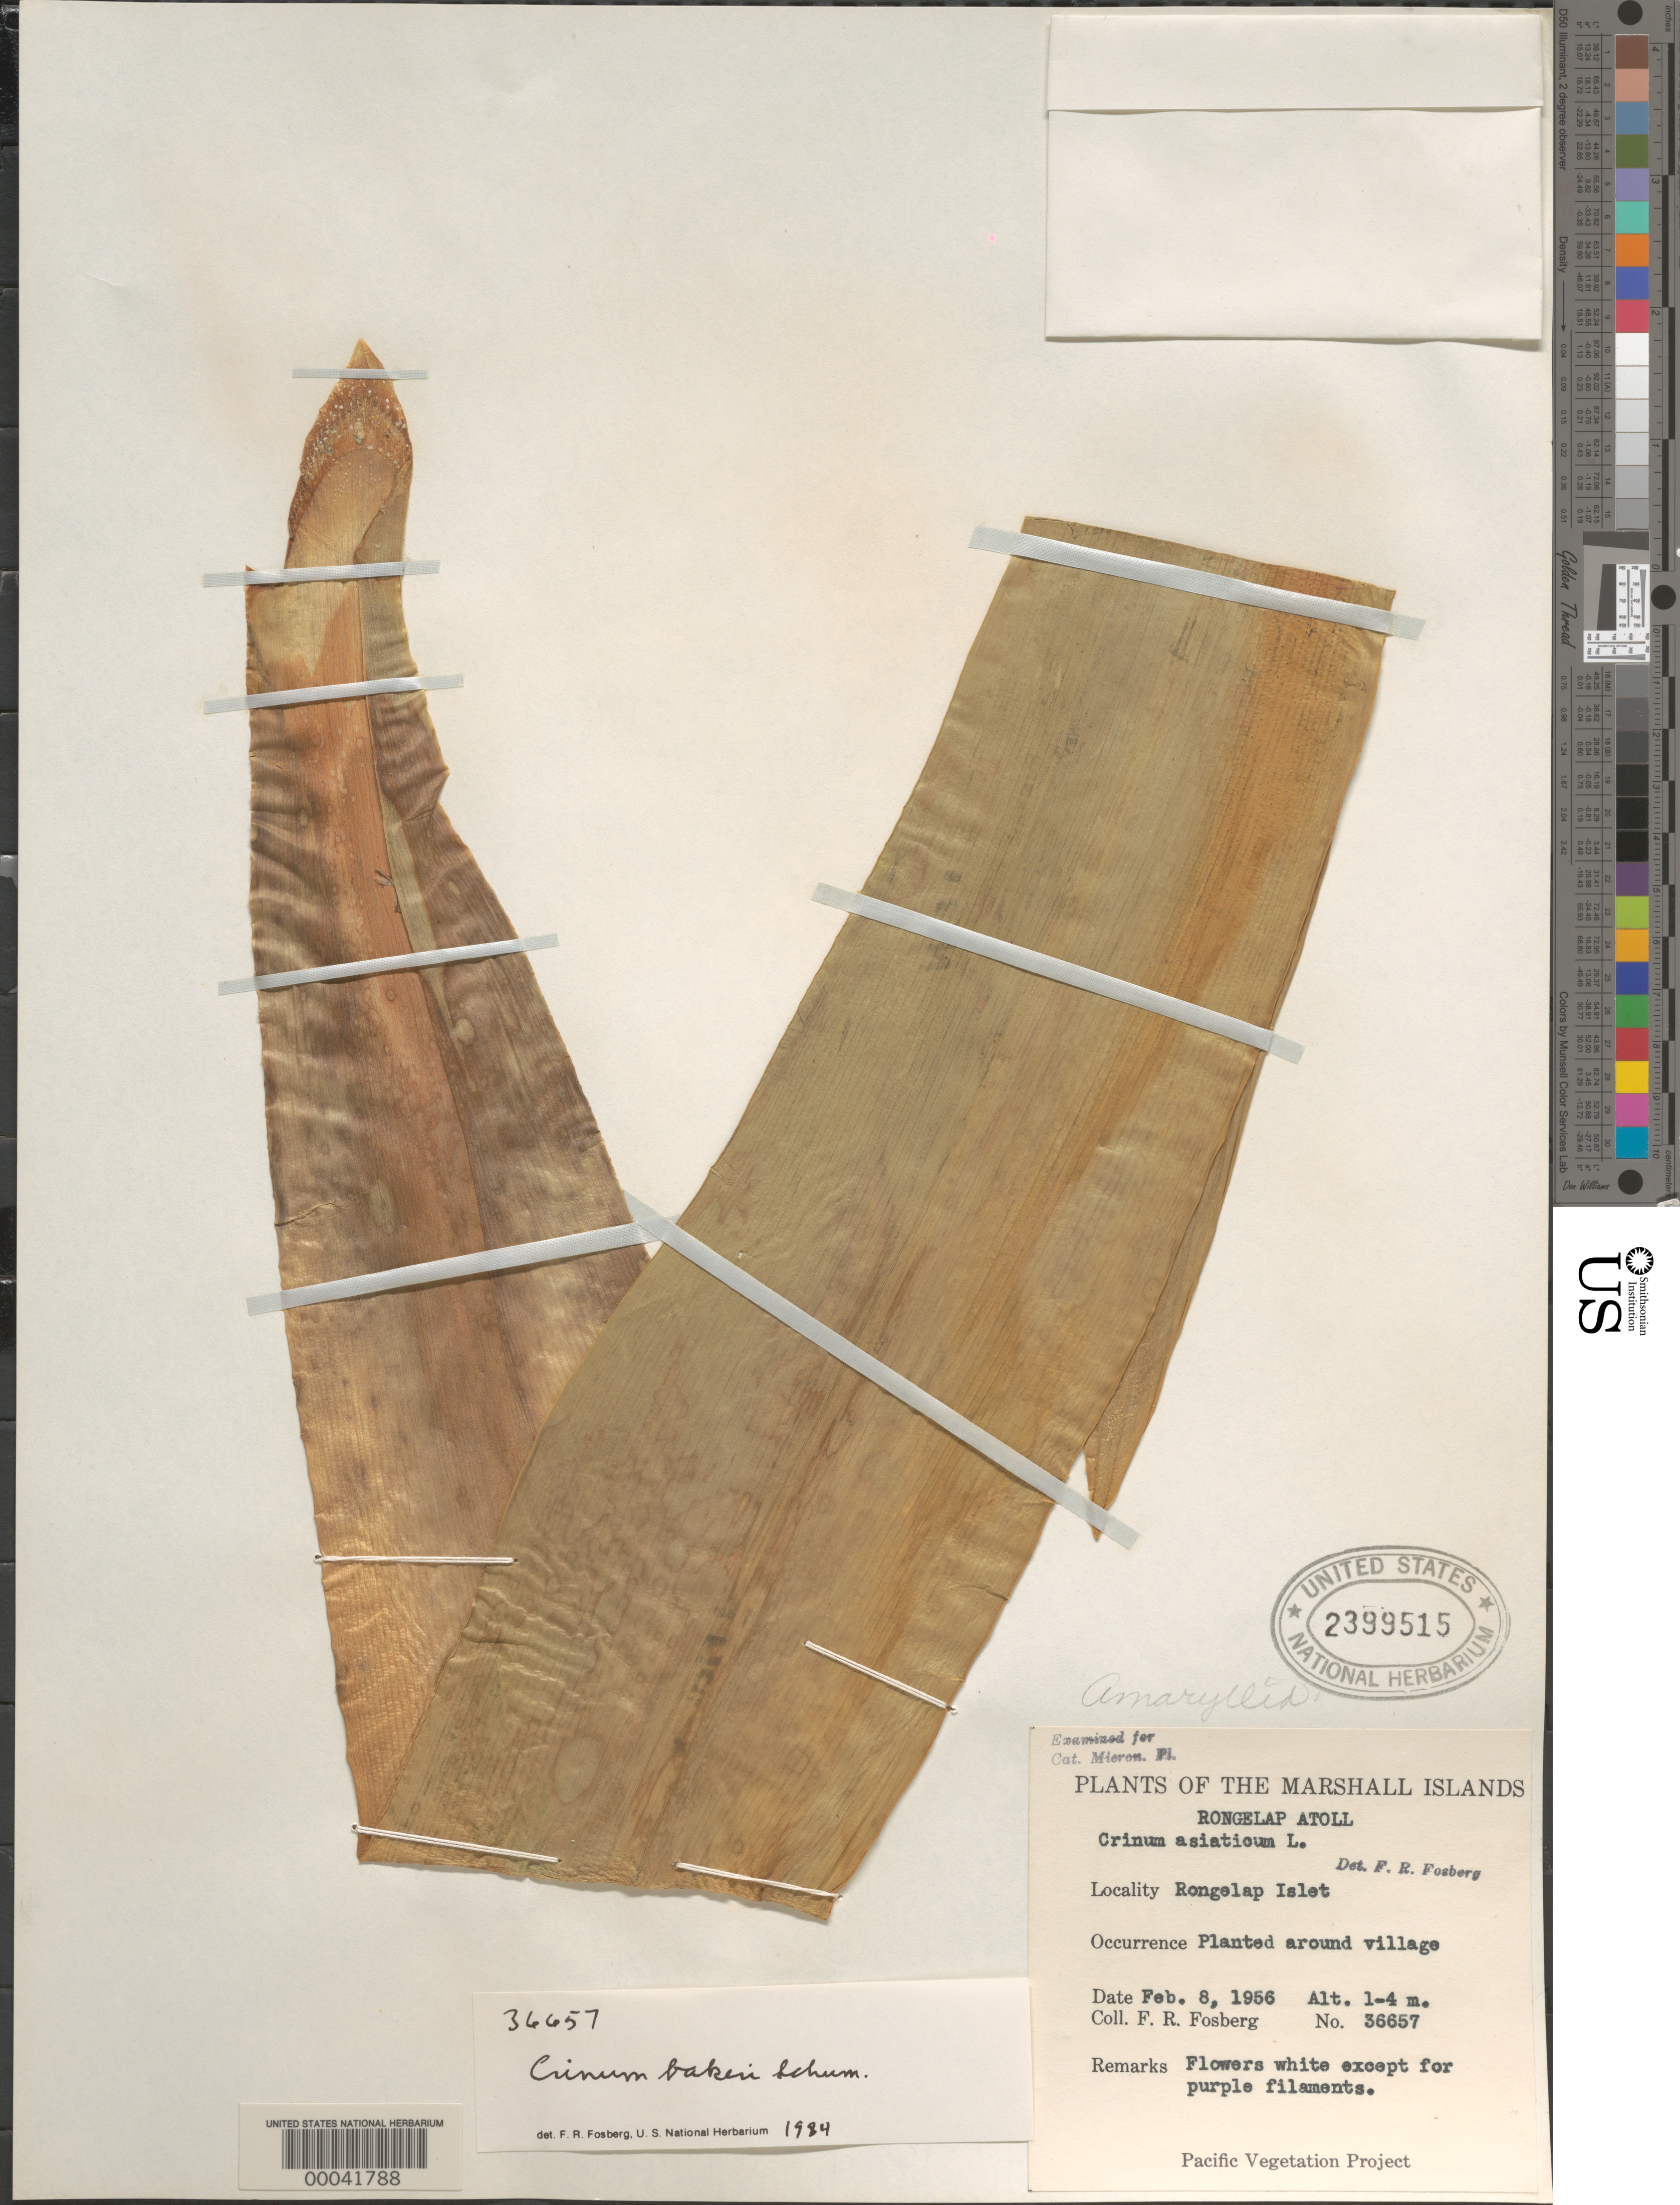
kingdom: Plantae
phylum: Tracheophyta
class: Liliopsida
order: Asparagales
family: Amaryllidaceae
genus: Crinum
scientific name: Crinum bakeri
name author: K. Schum.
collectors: F. R. Fosberg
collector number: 36657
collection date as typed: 08 Feb 1956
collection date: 1956-02-08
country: Marshall Islands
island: Rongelap Atoll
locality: Rongelap Islet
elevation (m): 1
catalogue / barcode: US 2399515